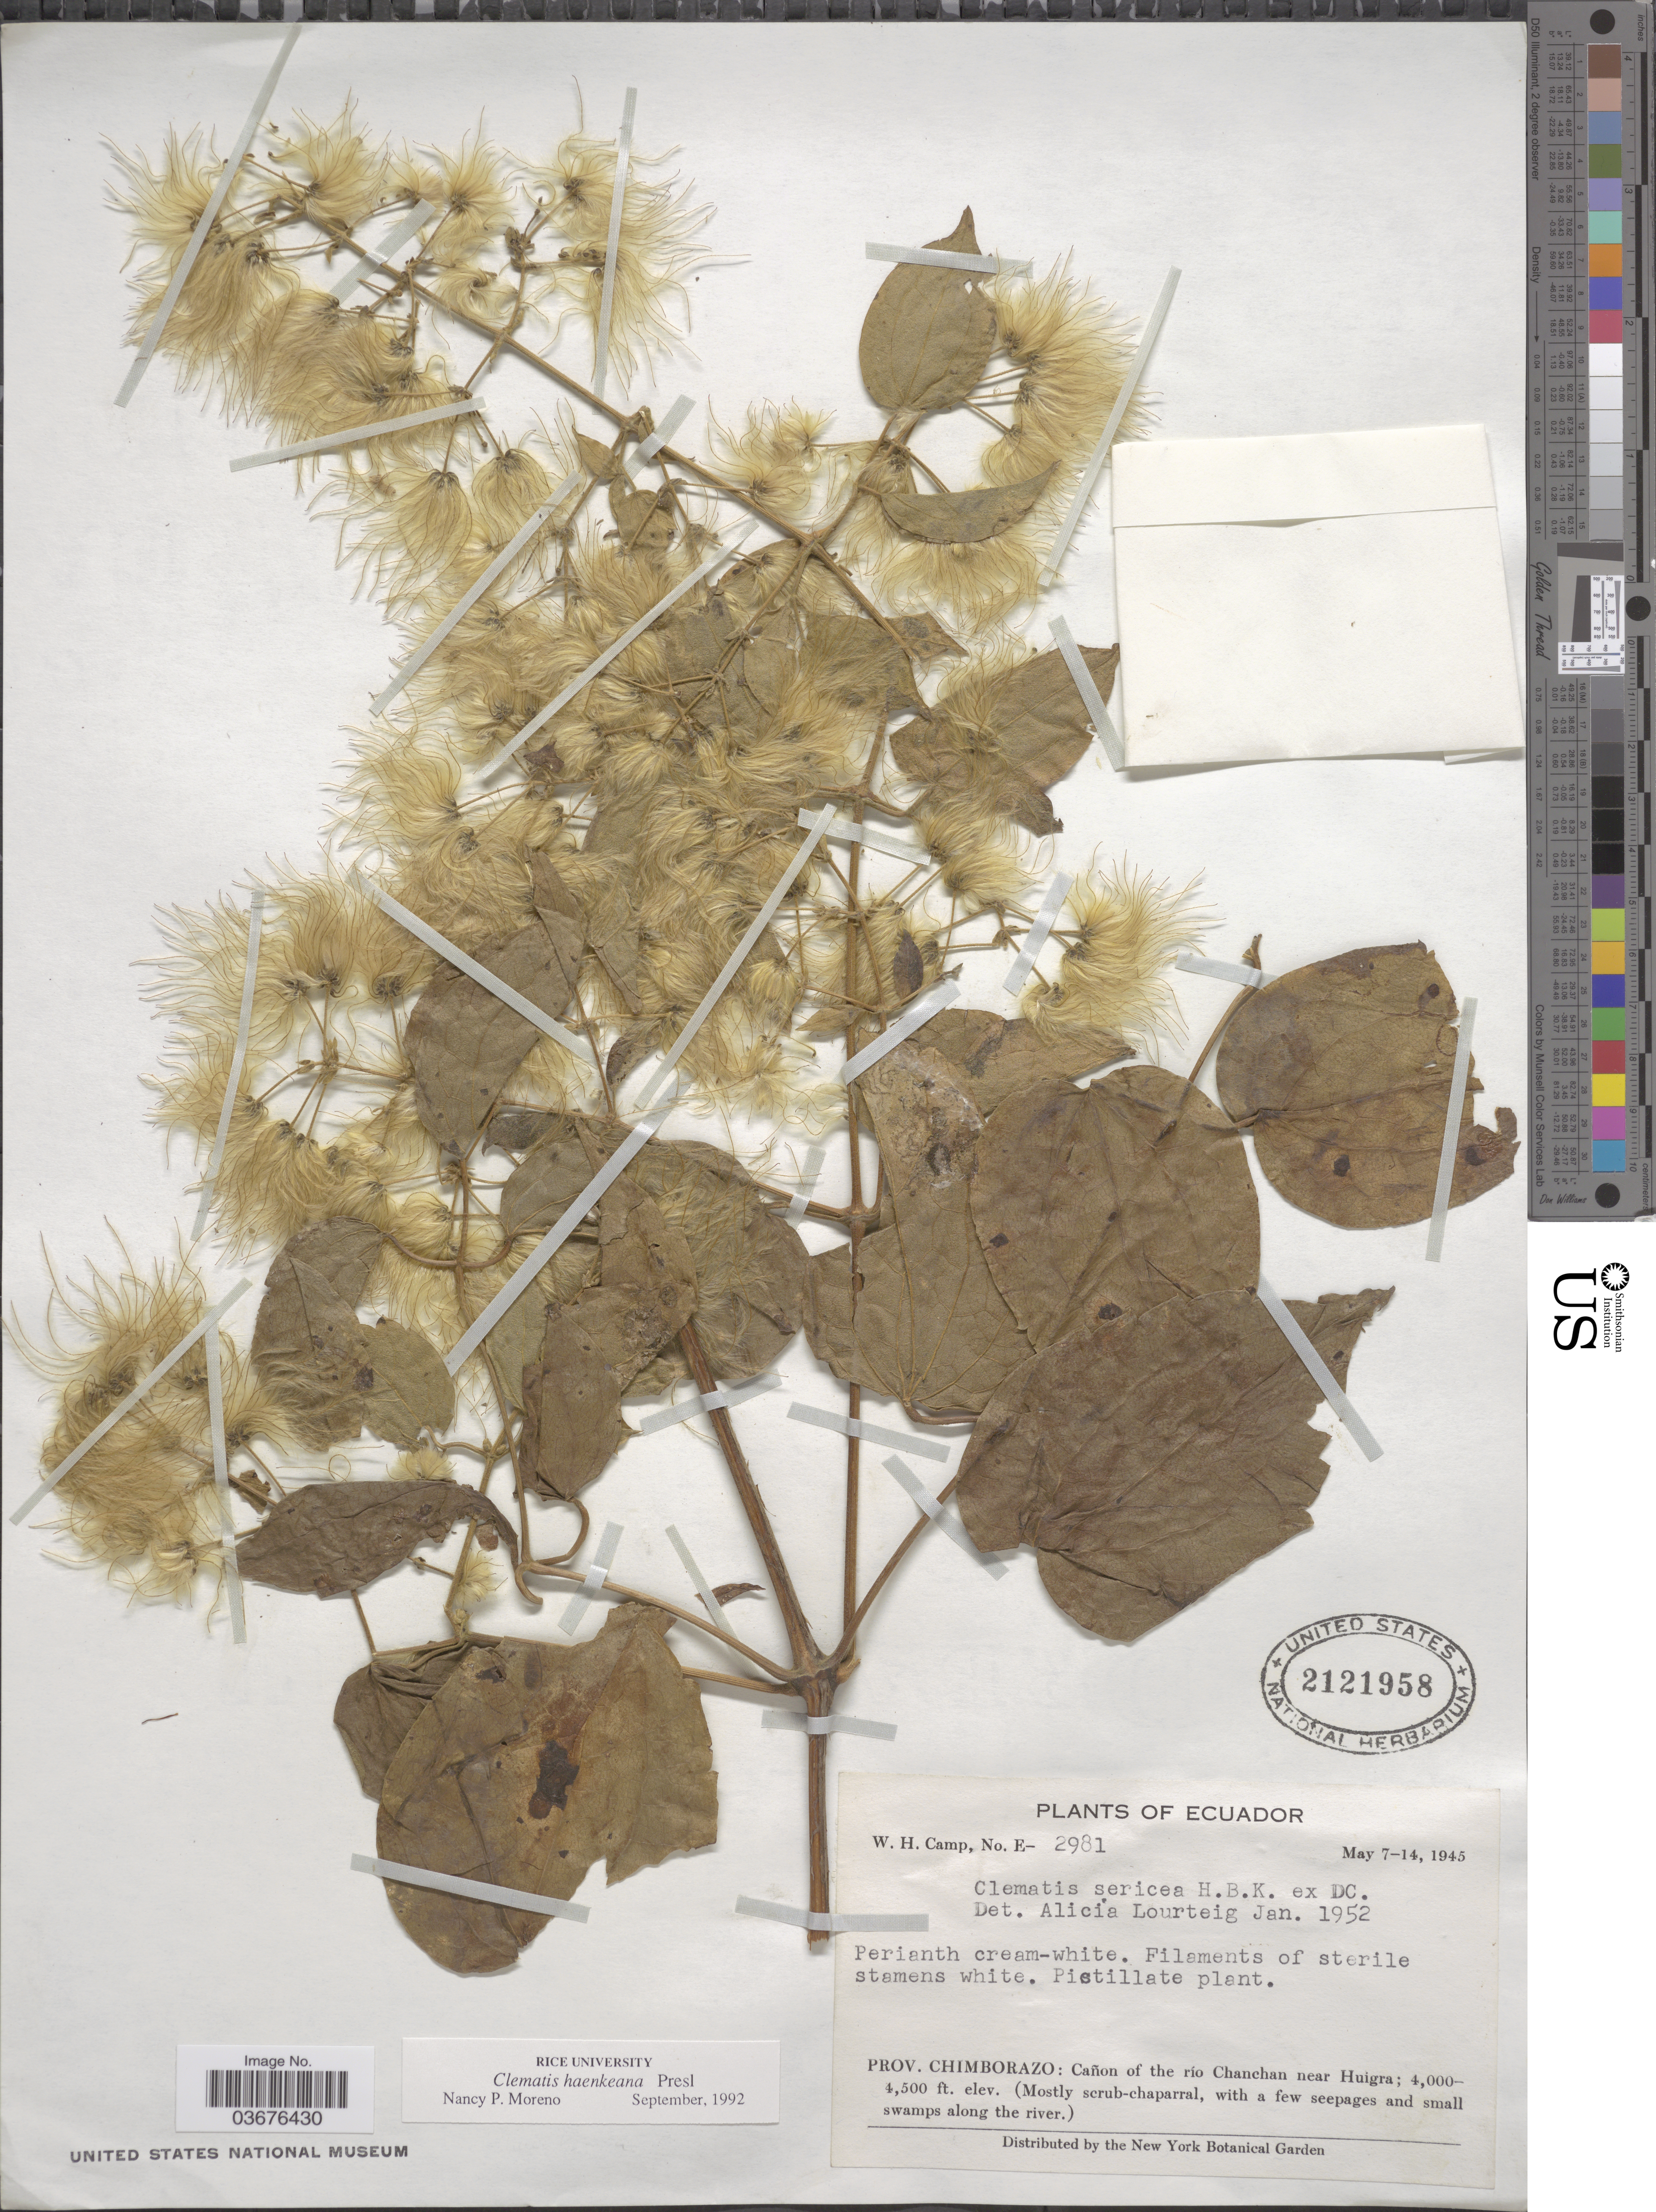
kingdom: Plantae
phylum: Tracheophyta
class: Magnoliopsida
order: Ranunculales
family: Ranunculaceae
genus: Clematis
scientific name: Clematis haenkeana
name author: C. Presl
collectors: W. H. Camp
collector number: E-2981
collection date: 1945-05-07/1945-05-14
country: Ecuador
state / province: Chimborazo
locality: Cañon of the río Chanchan near Huigra.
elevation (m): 1219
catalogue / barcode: US 2121958